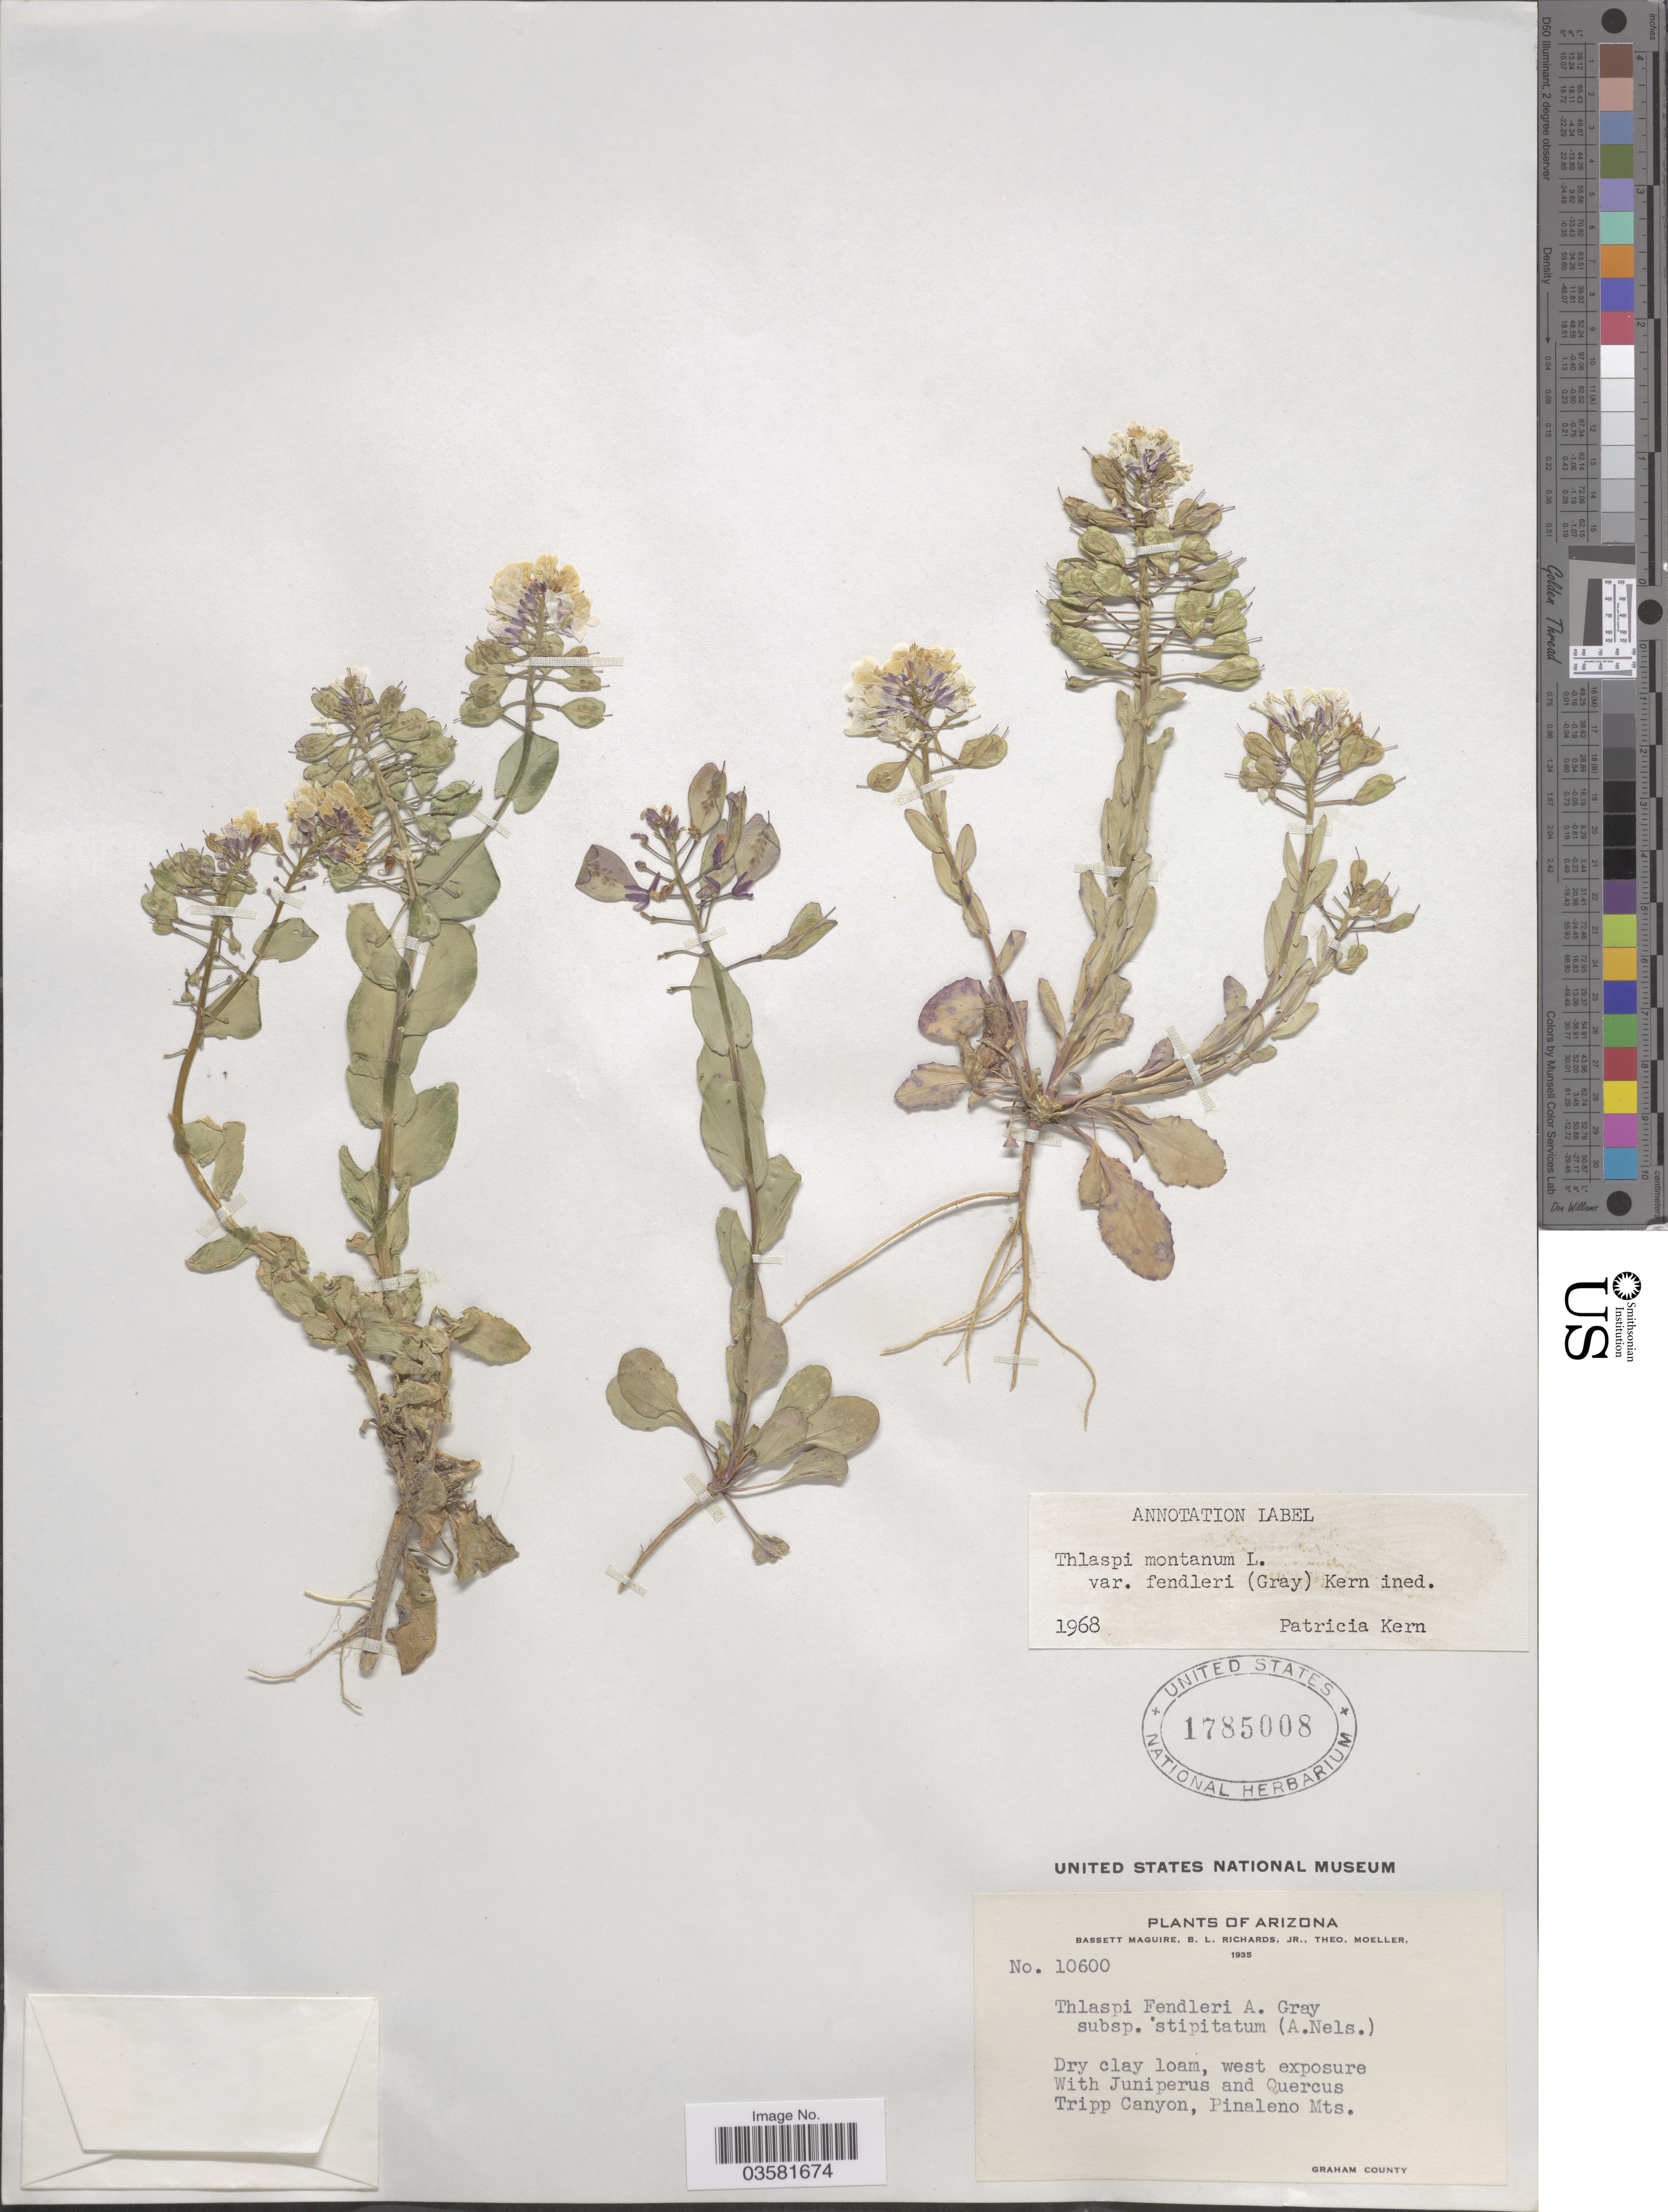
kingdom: Plantae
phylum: Tracheophyta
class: Magnoliopsida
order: Brassicales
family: Brassicaceae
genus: Thlaspi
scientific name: Thlaspi montanum var. fendleri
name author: (A. Gray) P.K. Holmgren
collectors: B. Maguire, B. Richards & T. Moeller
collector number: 10600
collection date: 1935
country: United States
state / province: Arizona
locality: Tripp Canyon, Pinaleno Mts. Graham County.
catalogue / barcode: US 1785008